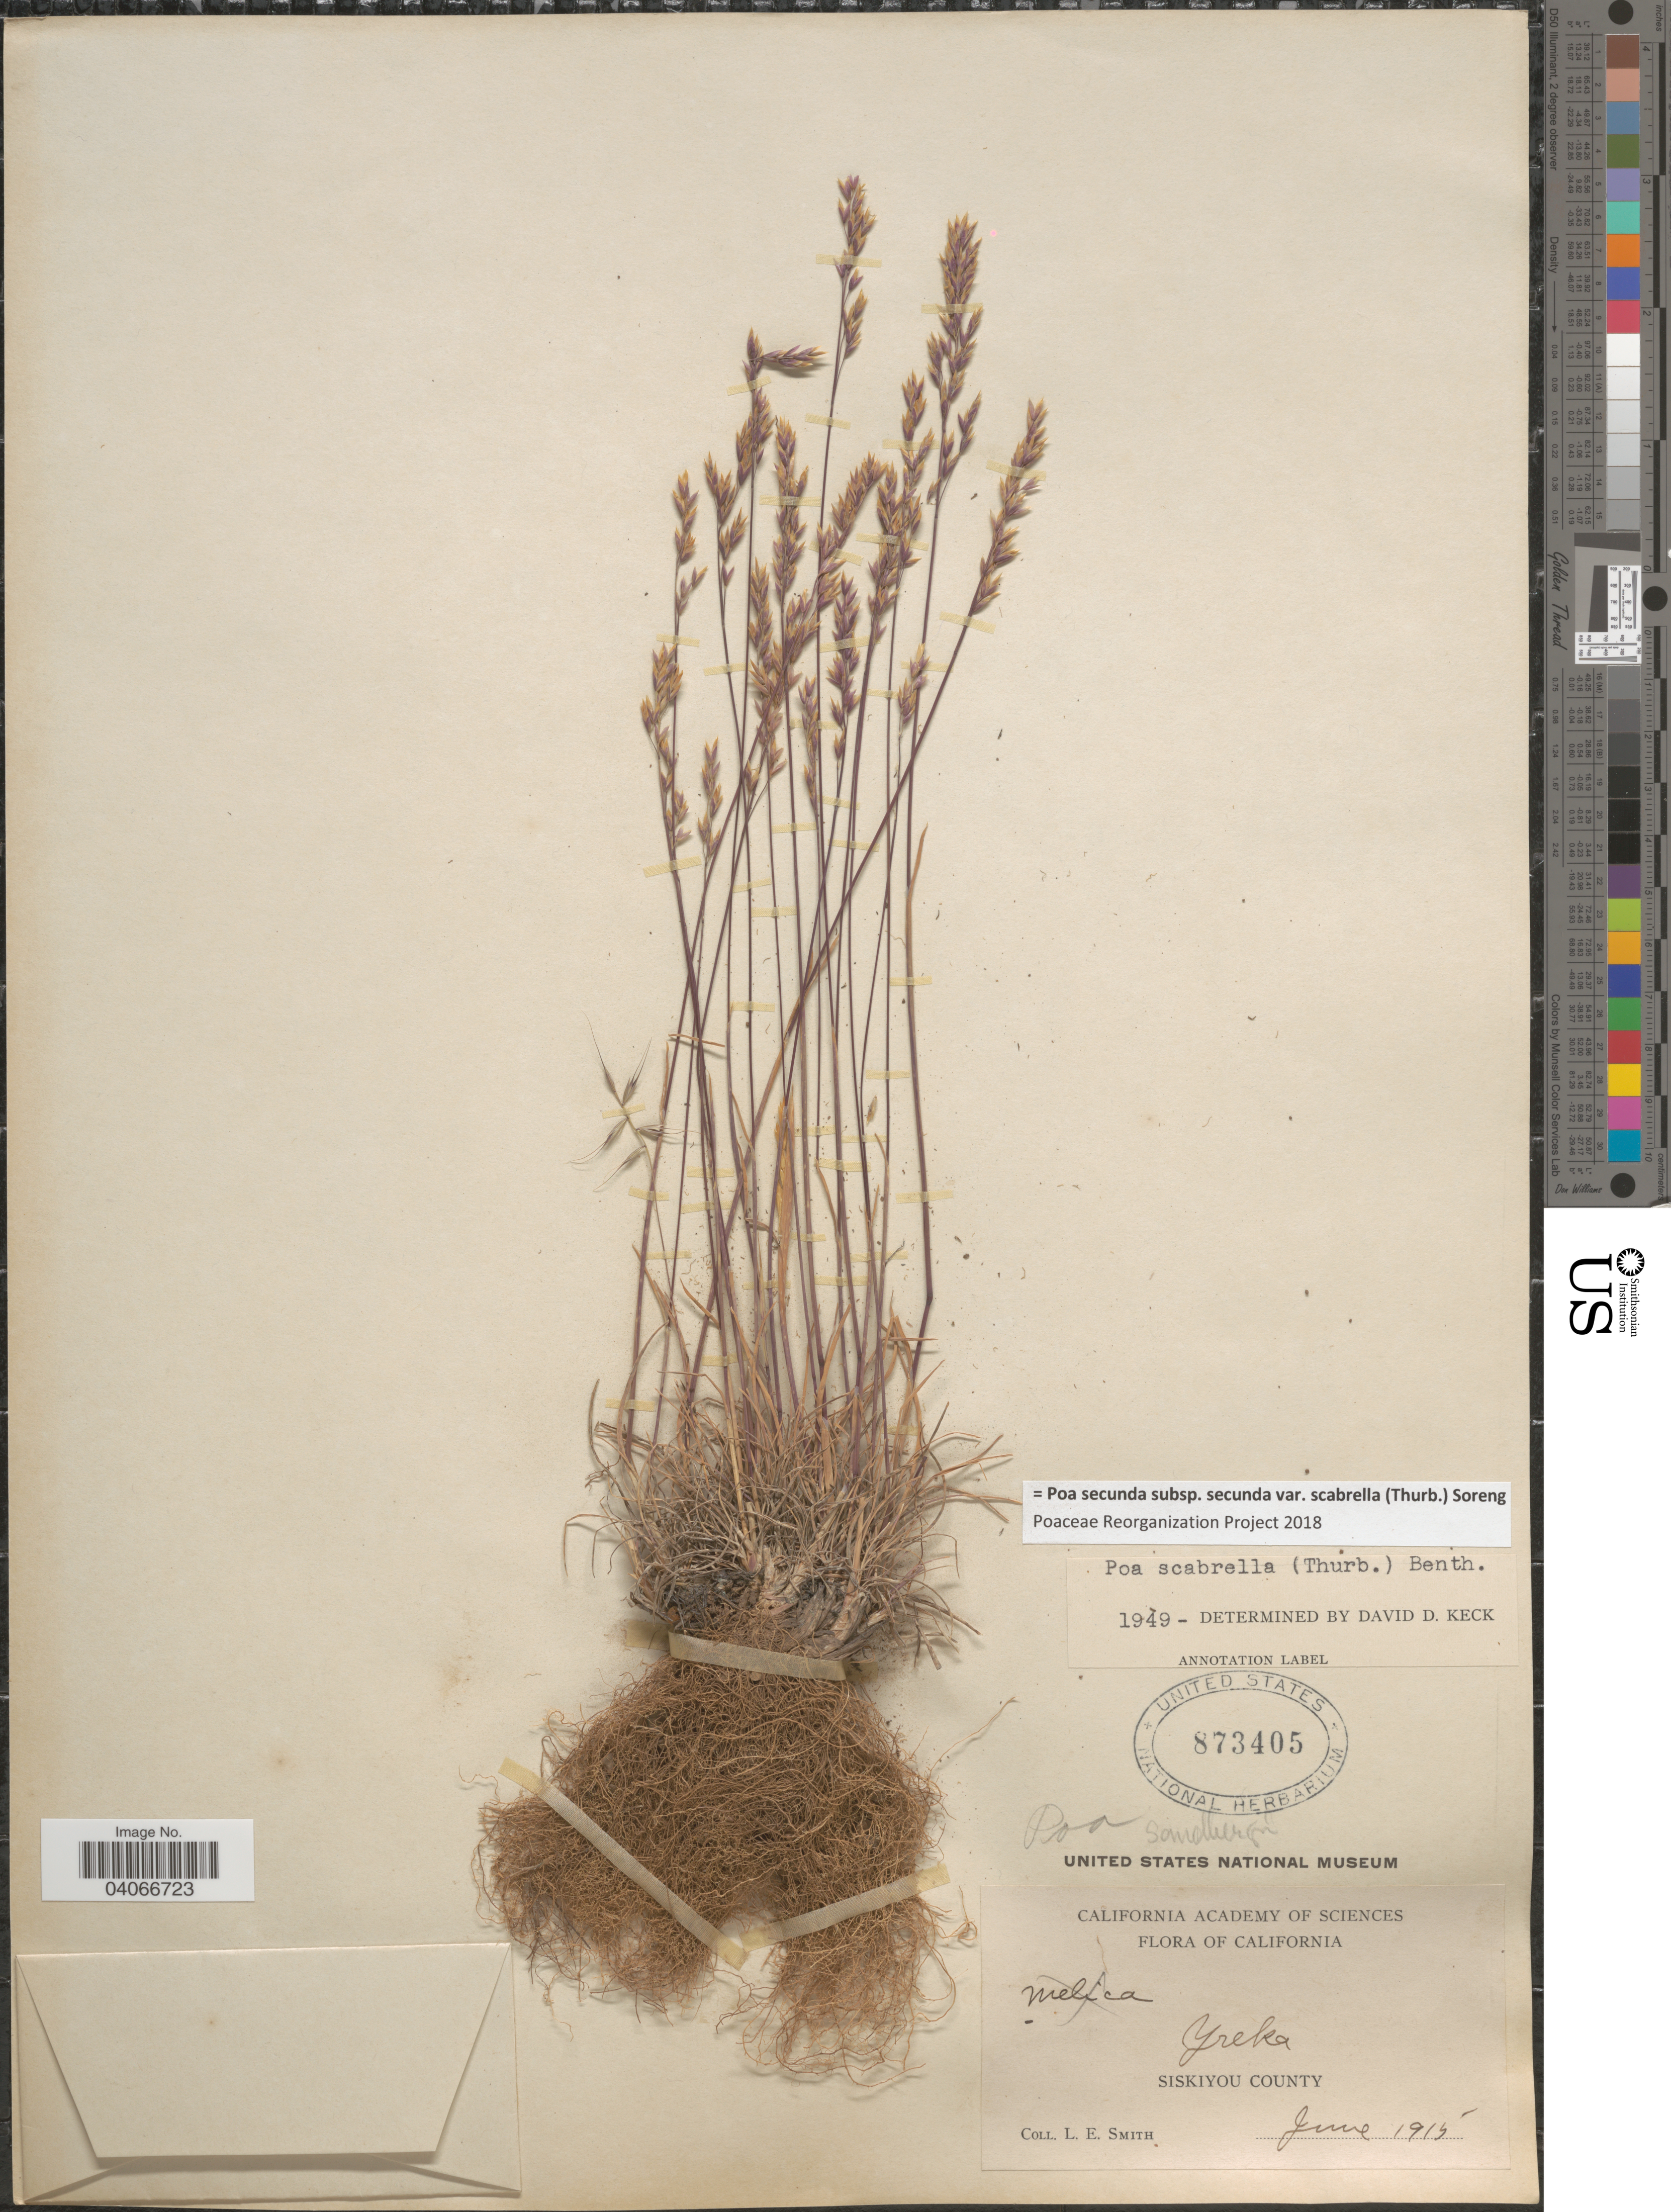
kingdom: Plantae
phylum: Tracheophyta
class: Liliopsida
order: Poales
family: Poaceae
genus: Poa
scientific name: Poa secunda subsp. secunda var. scabrella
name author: (Thurb.) Soreng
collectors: L. E. Smith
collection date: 1915-06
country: United States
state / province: California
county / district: Siskiyou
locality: Yreka. Siskiyou County.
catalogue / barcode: US 873405